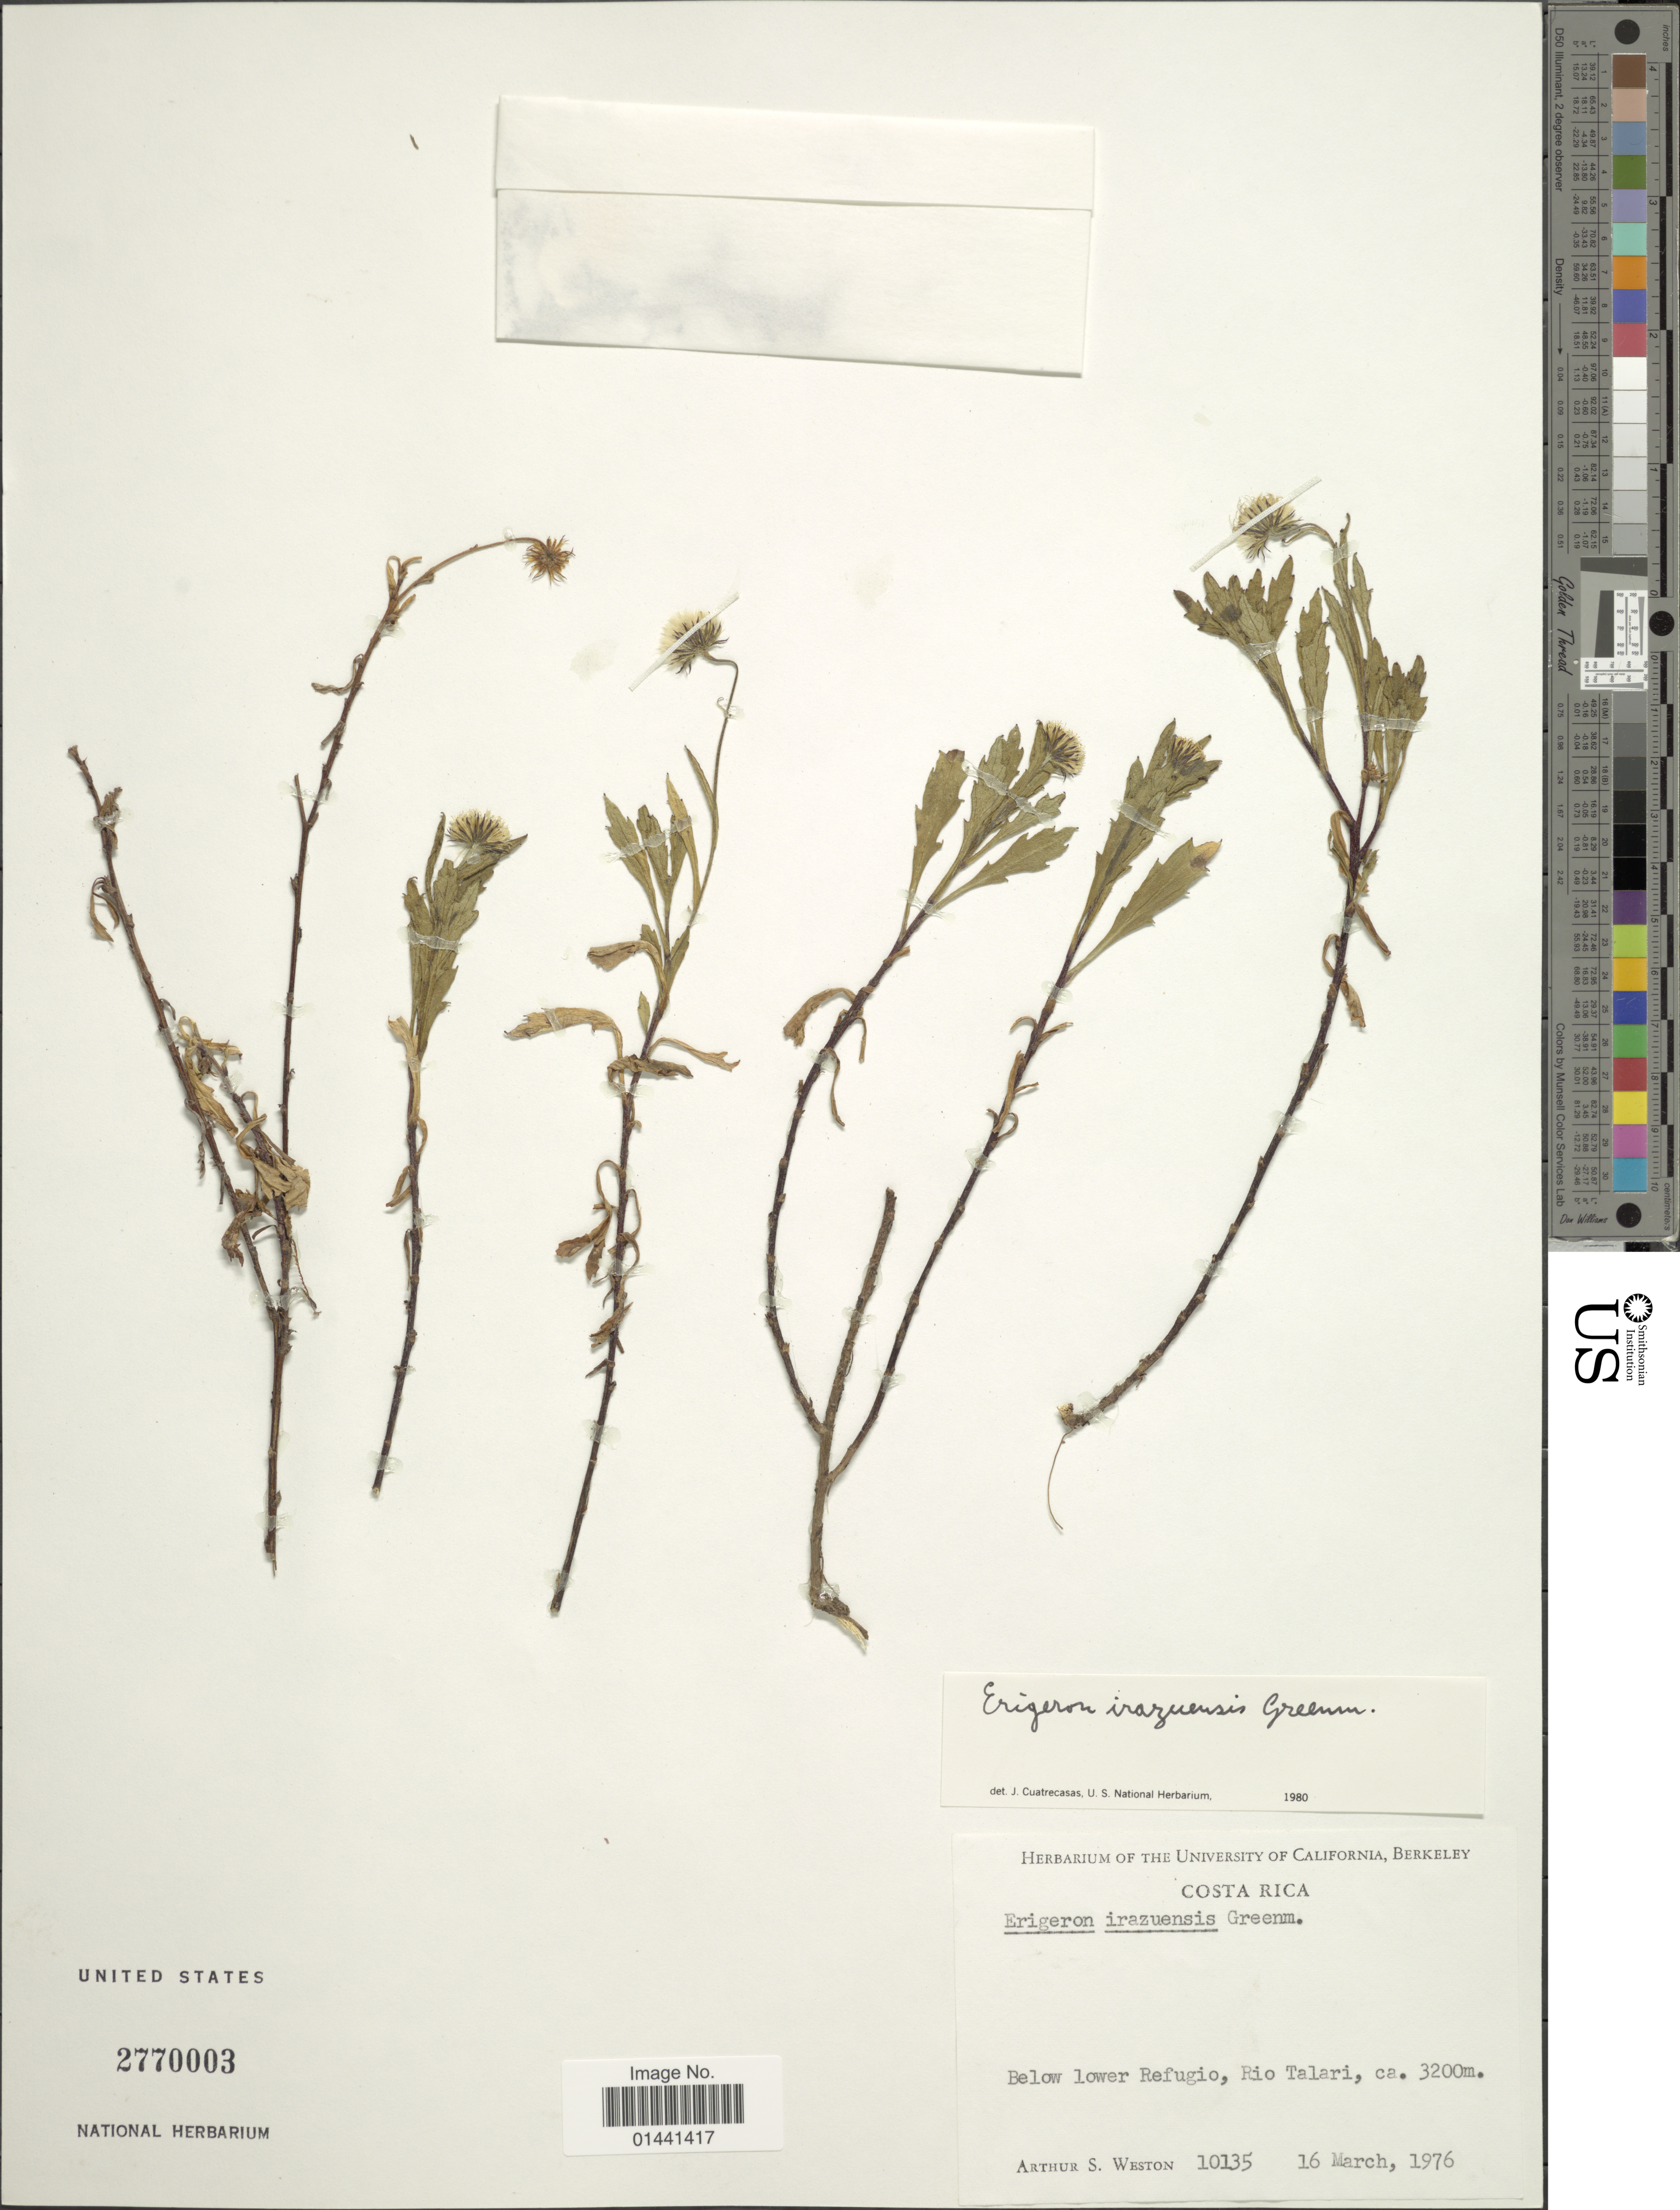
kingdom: Plantae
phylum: Tracheophyta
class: Magnoliopsida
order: Asterales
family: Asteraceae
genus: Erigeron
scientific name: Erigeron irazuense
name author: Greenm.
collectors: A. Weston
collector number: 10135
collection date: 1976-03-16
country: Costa Rica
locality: Below lower Refugio, Rio Talari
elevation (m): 3200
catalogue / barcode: US 2770003